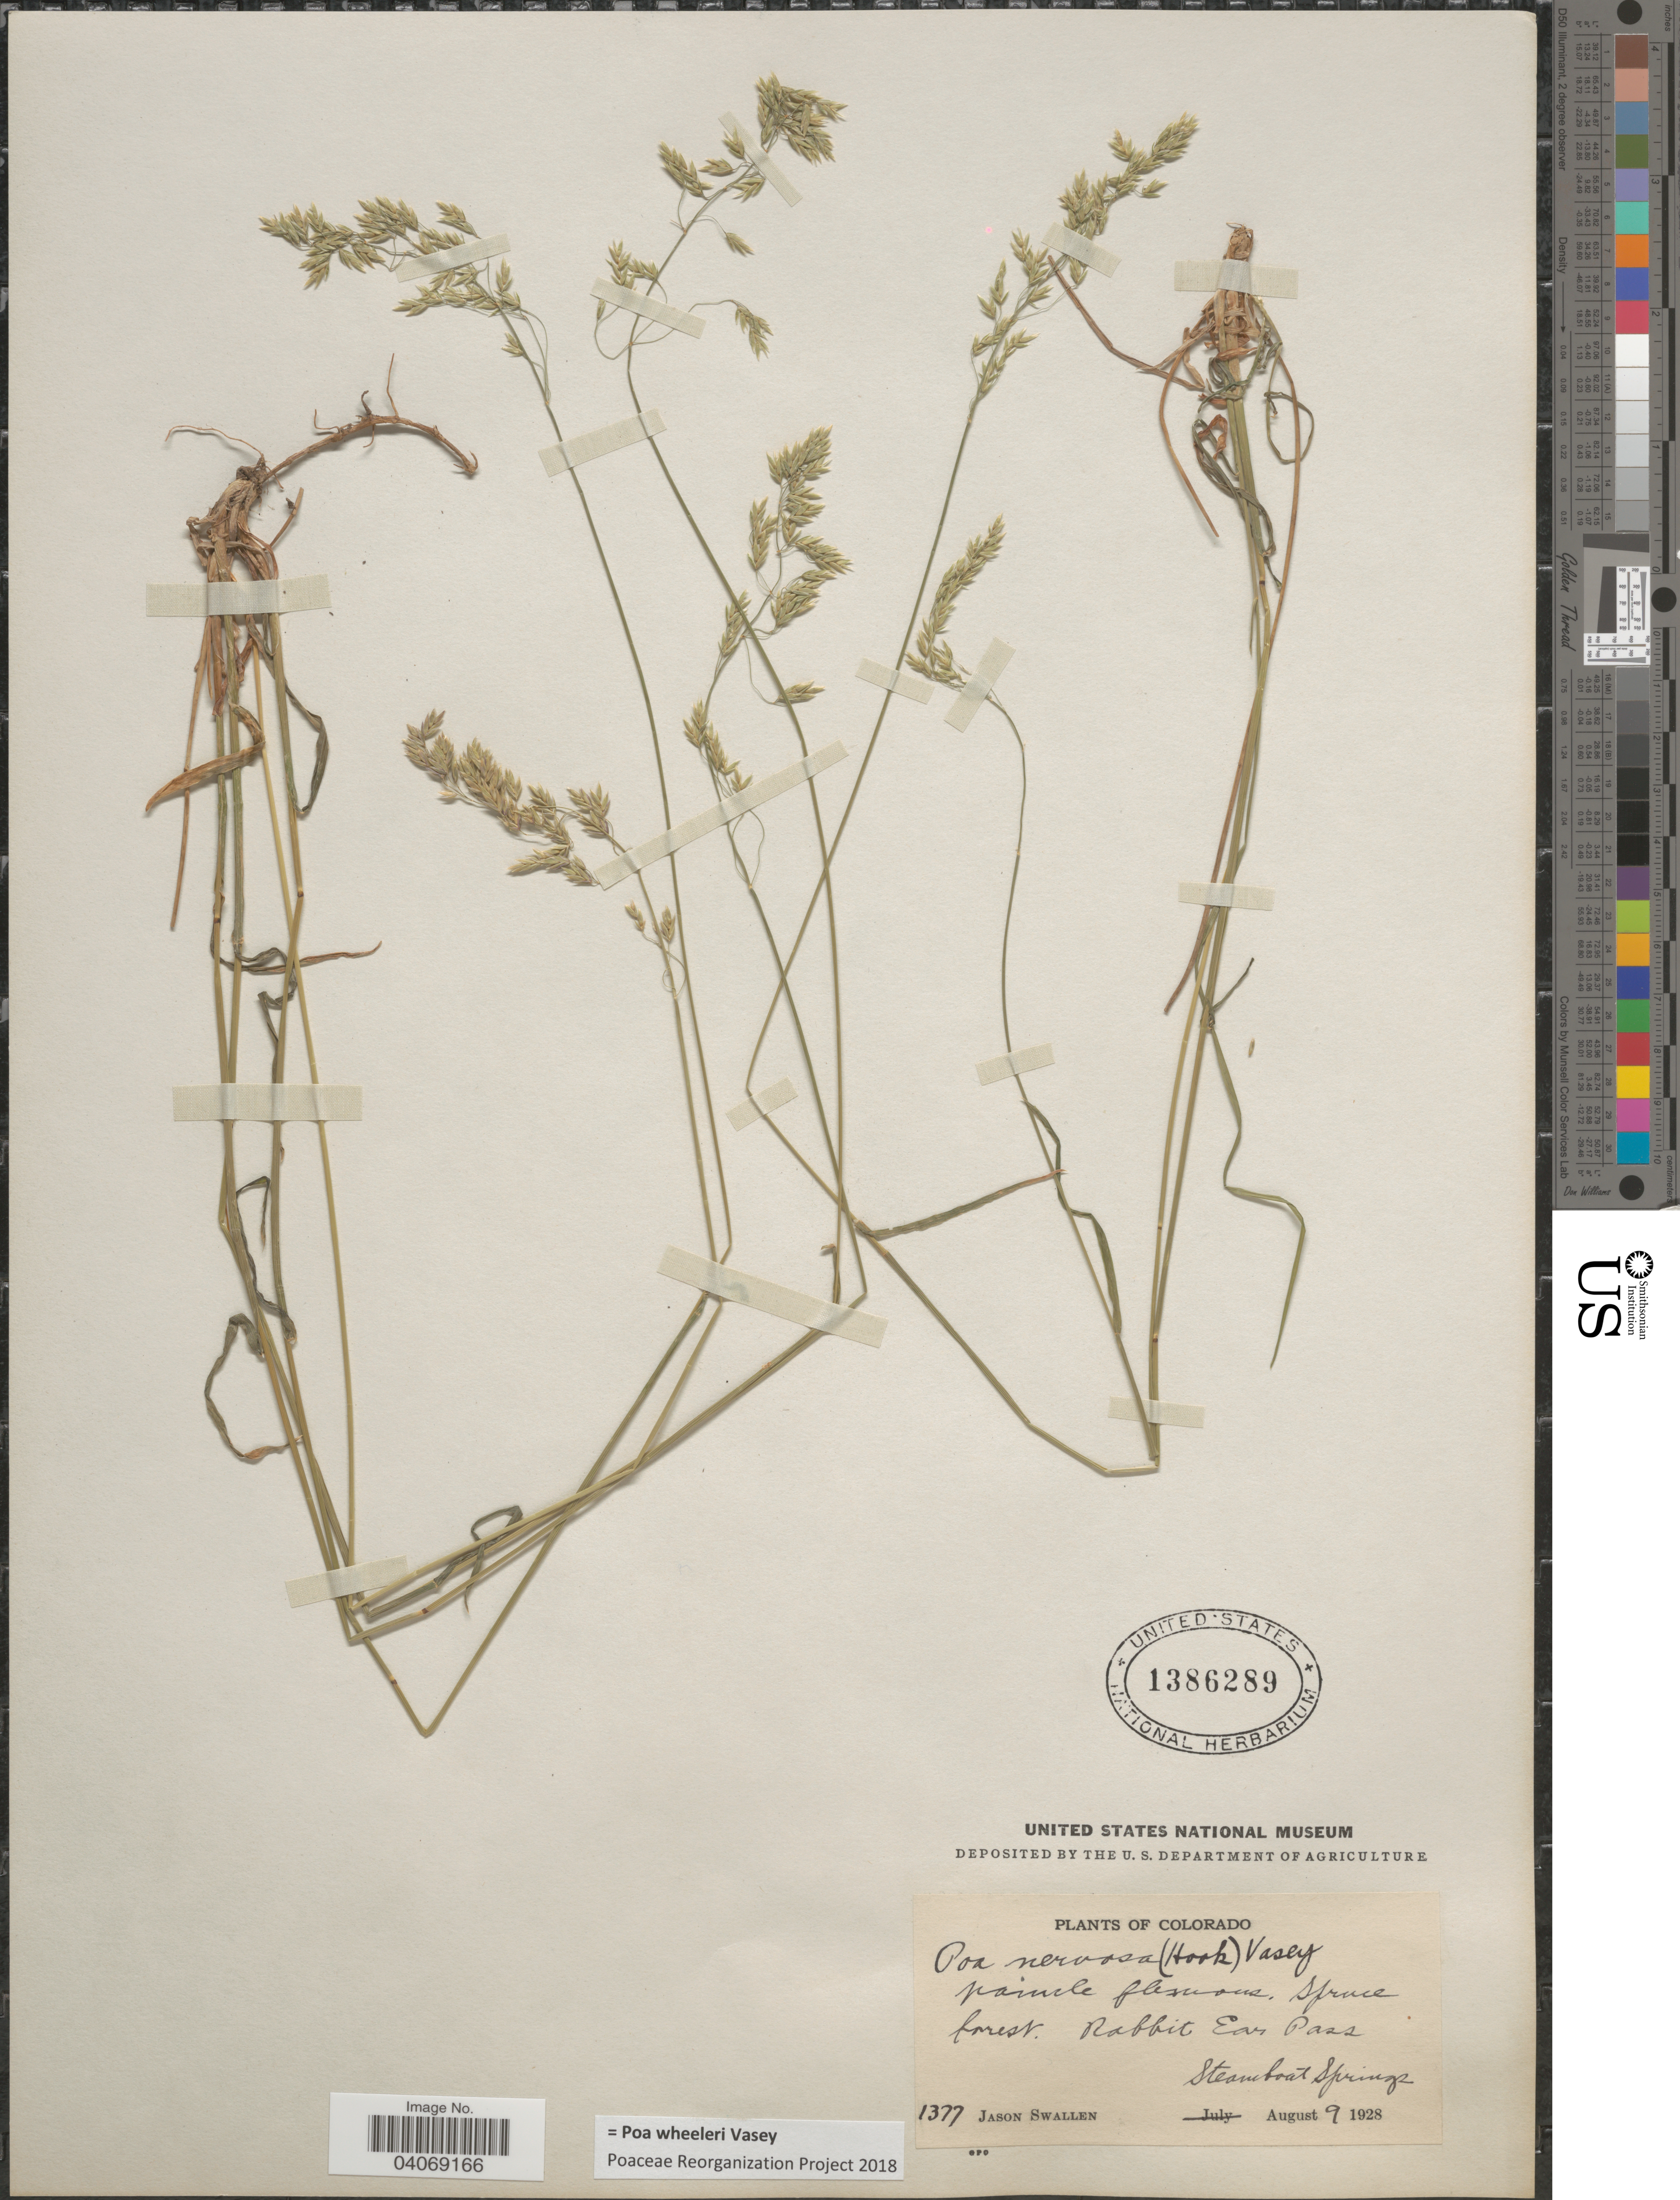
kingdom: Plantae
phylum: Tracheophyta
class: Liliopsida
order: Poales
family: Poaceae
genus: Poa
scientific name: Poa wheeleri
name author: Vasey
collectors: J. R. Swallen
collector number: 1377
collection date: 1928-08-09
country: United States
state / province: Colorado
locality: Spruce forest. Rabbit Ear Pass. Steamboat Springs.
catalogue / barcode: US 1386289